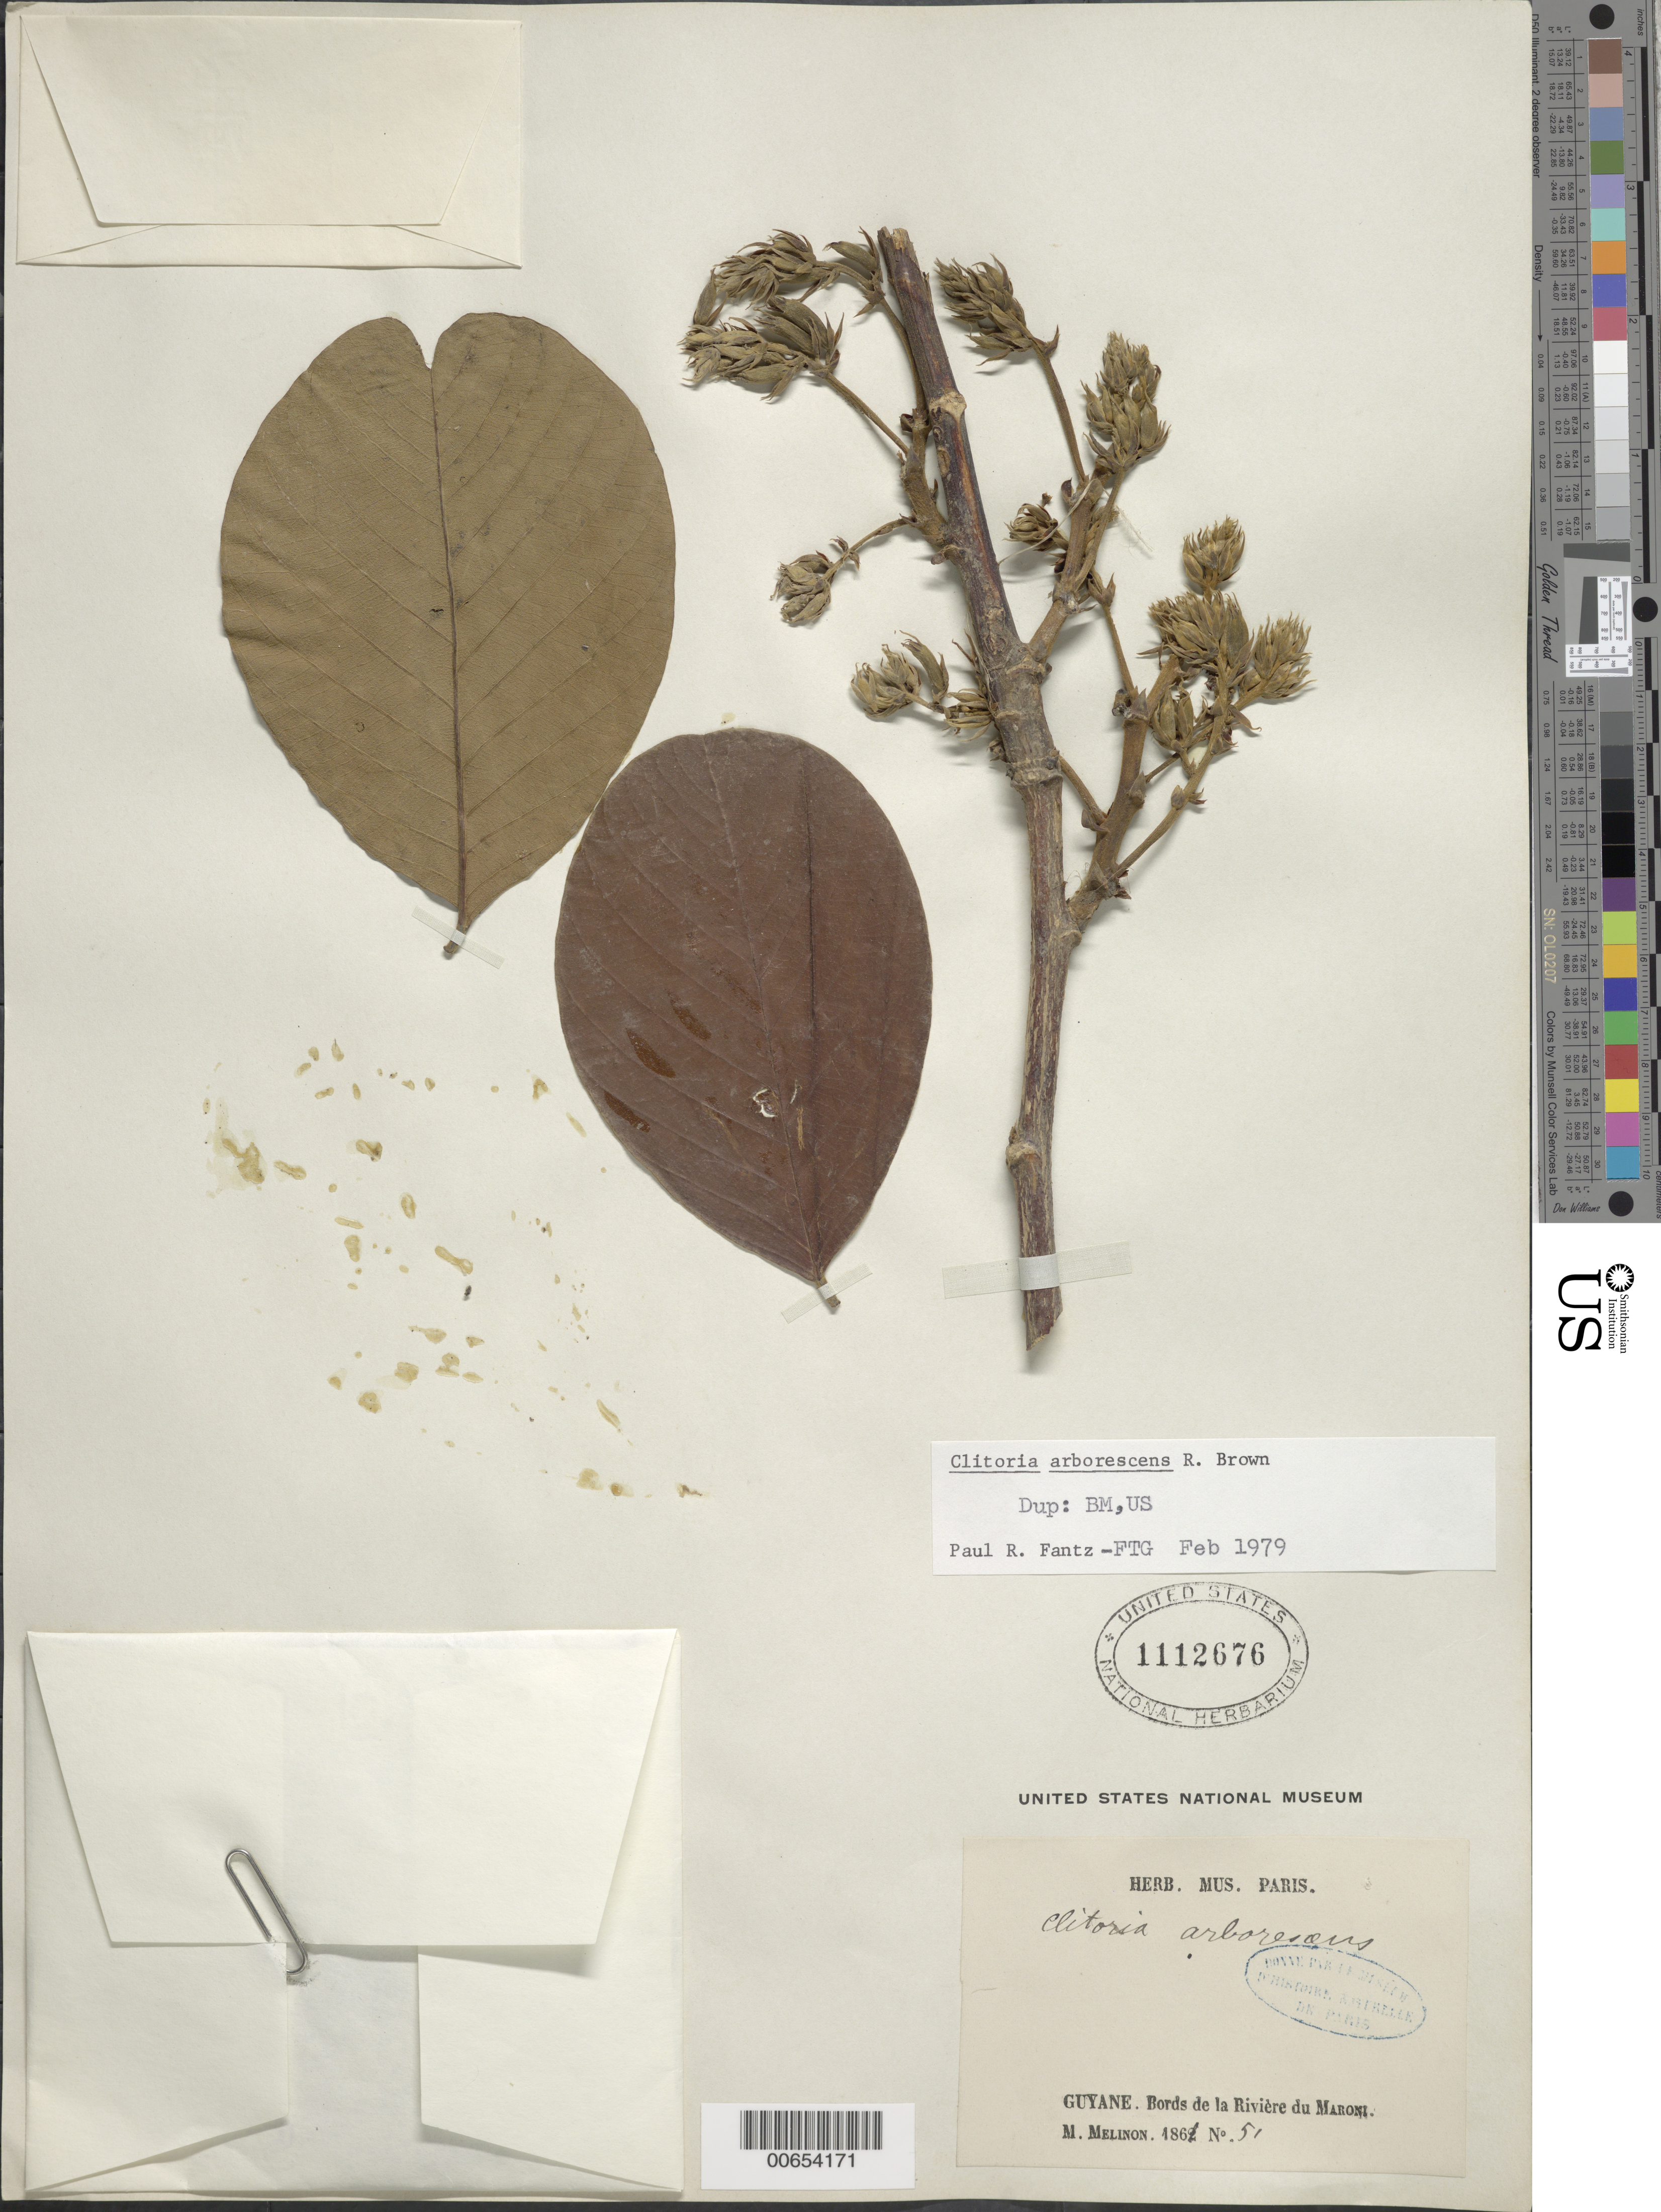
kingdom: Plantae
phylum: Tracheophyta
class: Magnoliopsida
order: Fabales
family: Fabaceae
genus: Clitoria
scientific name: Clitoria arborescens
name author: R. Br.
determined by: Fantz, P. R., (FLAS), University of Florida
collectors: E. Mélinon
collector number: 51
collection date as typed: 1861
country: French Guiana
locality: Maroni R.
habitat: Bords de la rivière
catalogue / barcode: US 1112676